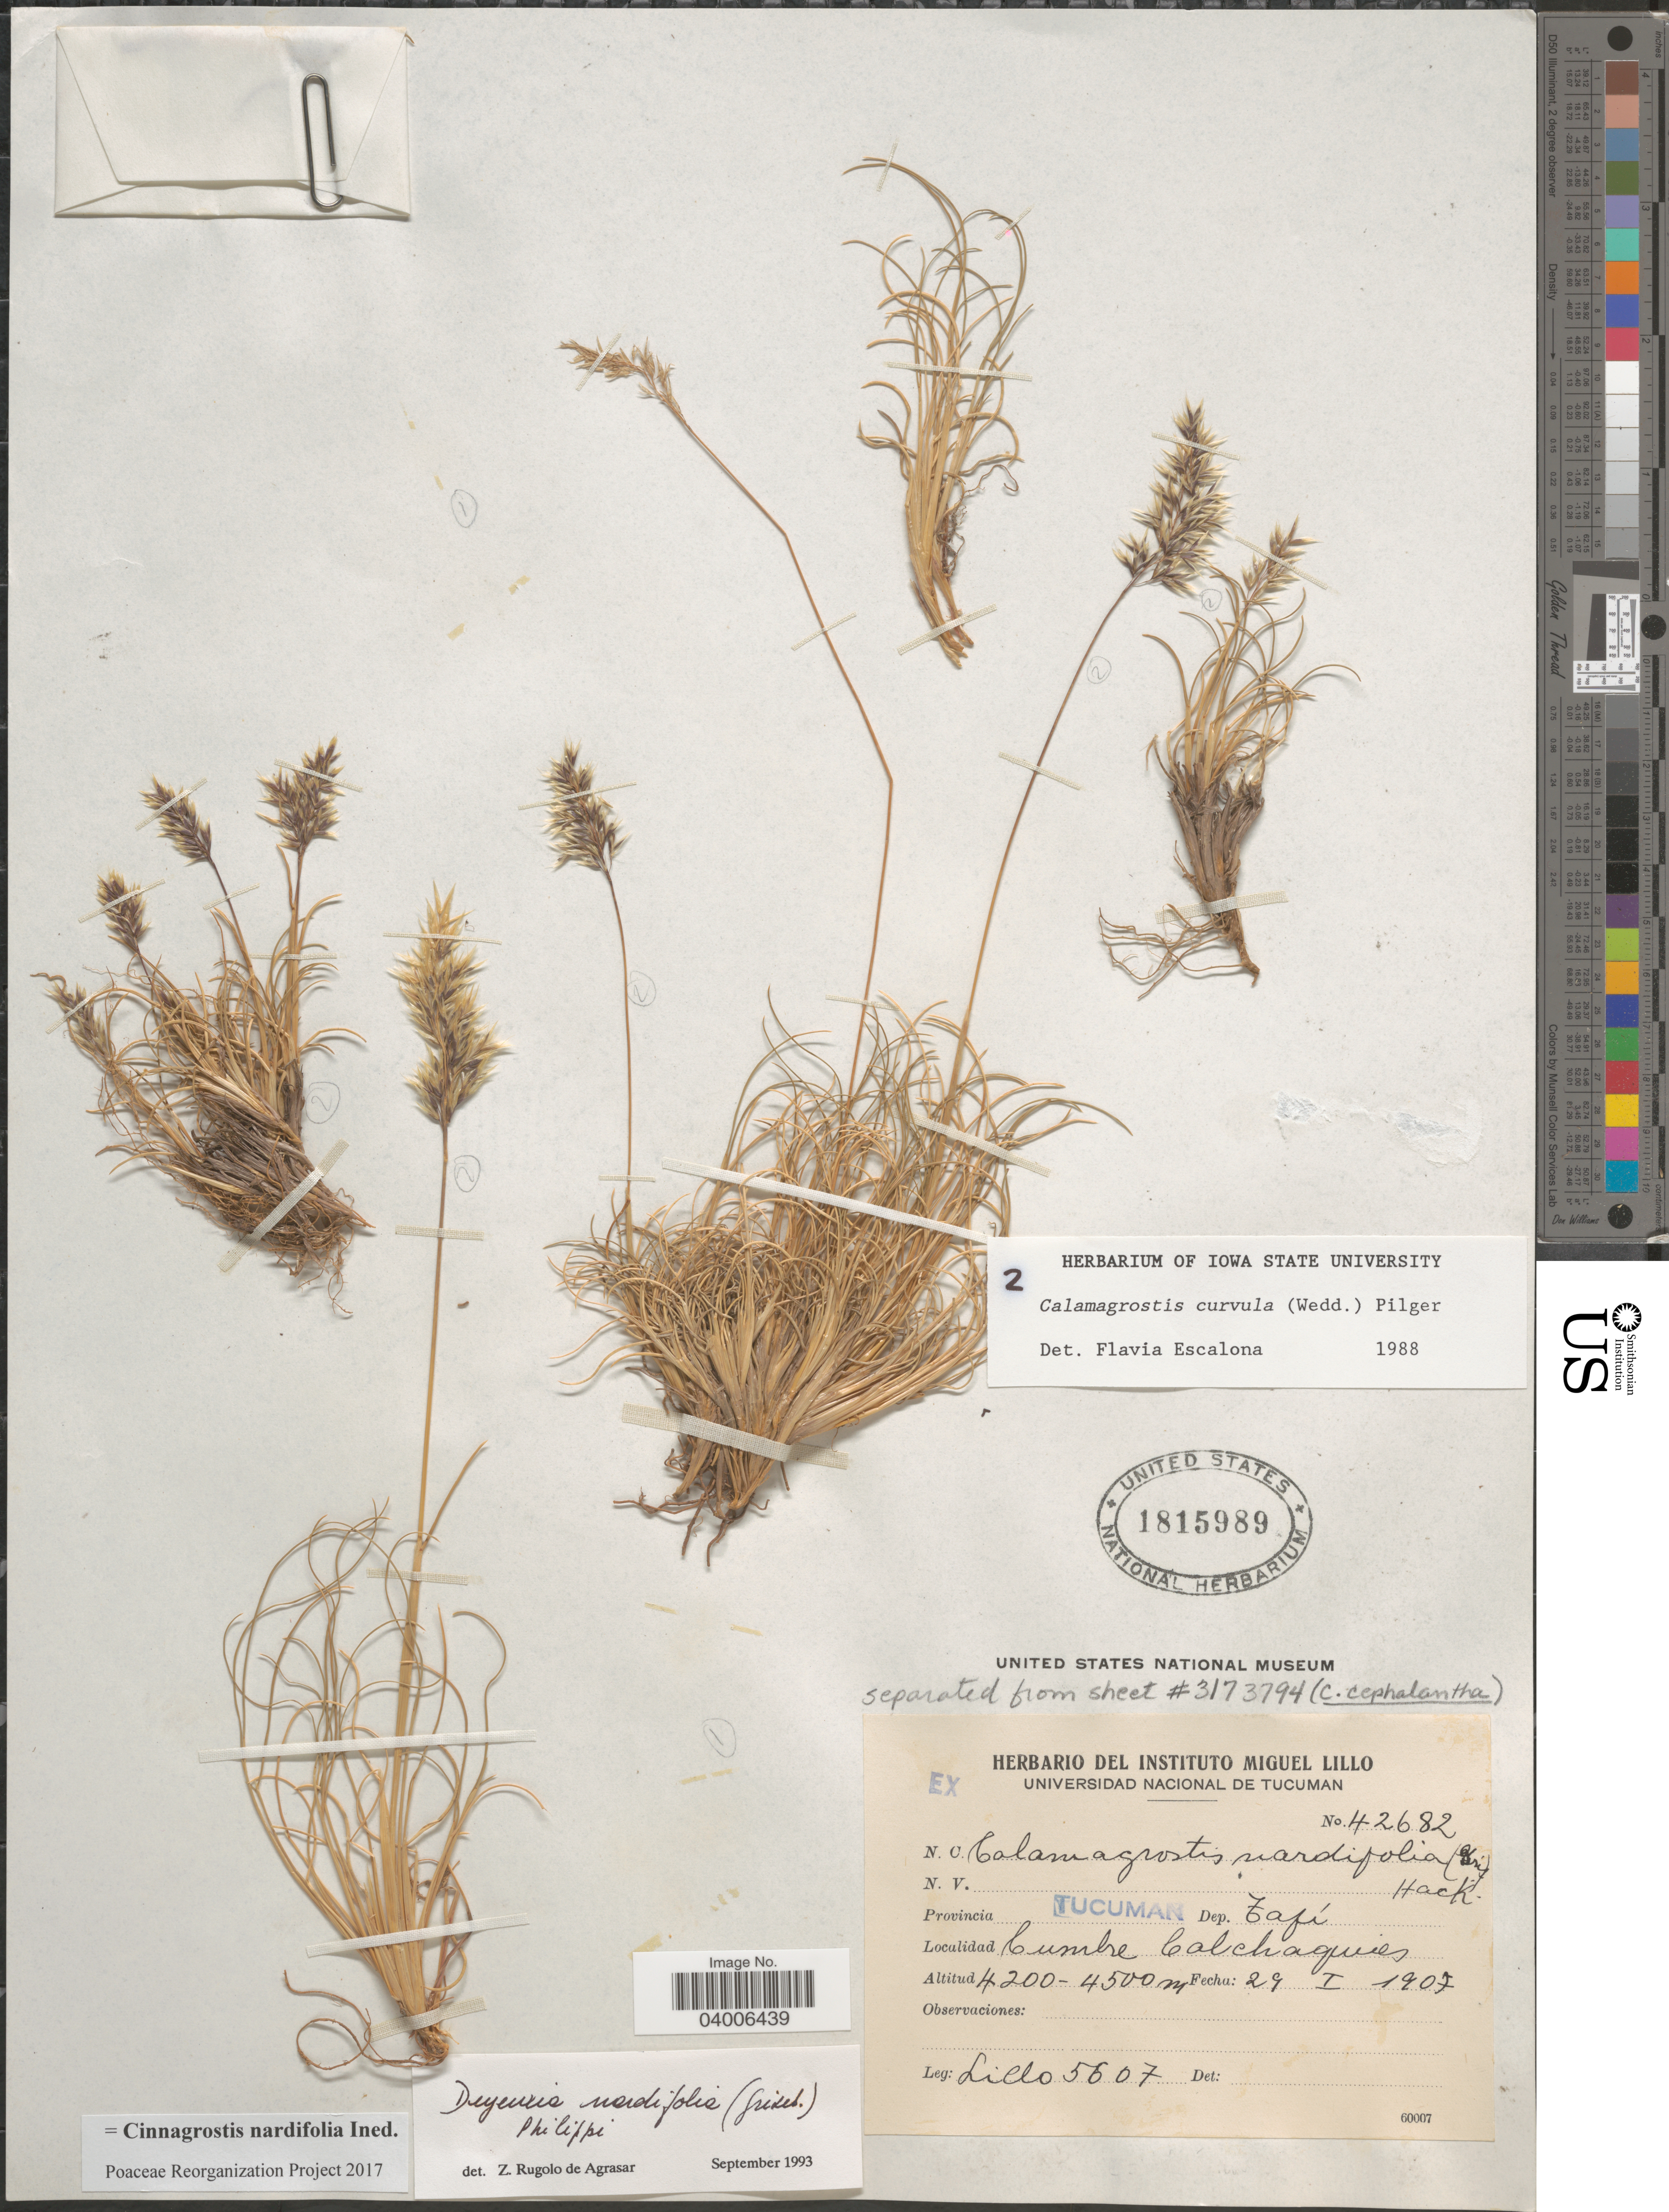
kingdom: Plantae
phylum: Tracheophyta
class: Liliopsida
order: Poales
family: Poaceae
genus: Cinnagrostis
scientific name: Cinnagrostis velutina var. nardifolia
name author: (Griseb.) P.M. Peterson et al.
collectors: M. Lillo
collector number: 5607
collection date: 1907-01-29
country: Argentina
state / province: Tucuman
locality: Dep. Tafí. Cumbre Calchaquies.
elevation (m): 4200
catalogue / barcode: US 1815989